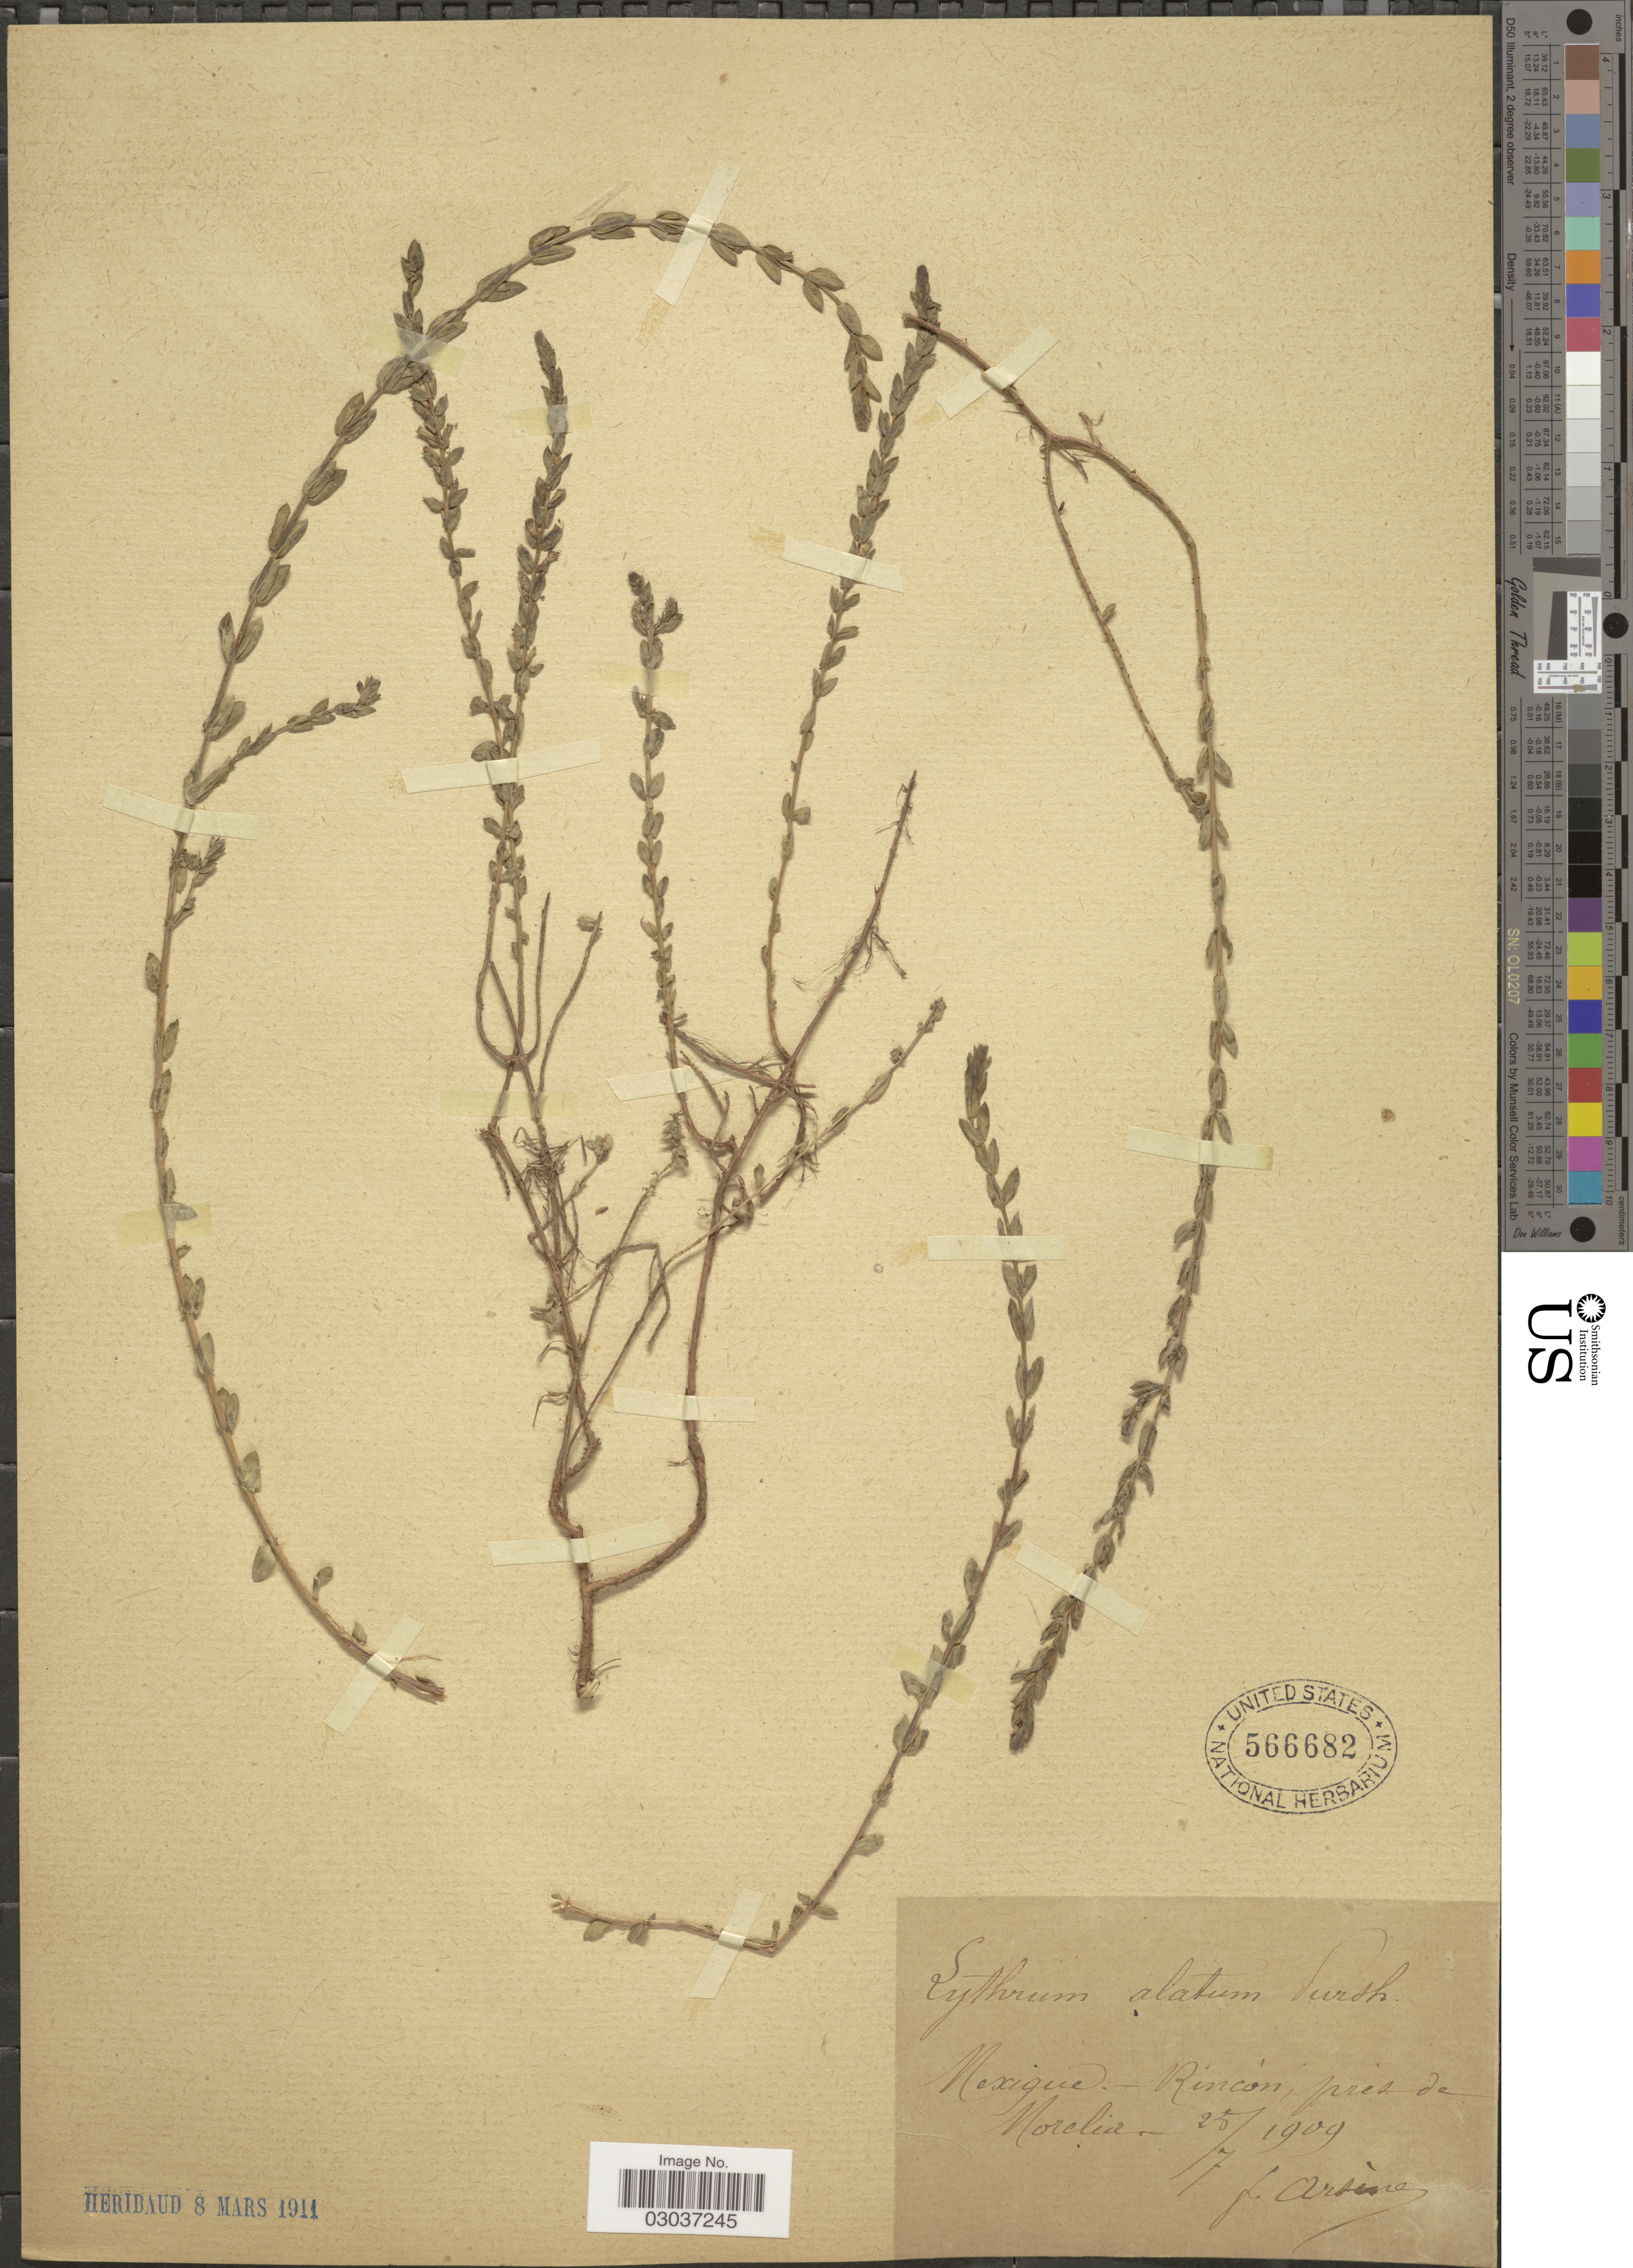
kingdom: Plantae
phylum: Tracheophyta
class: Magnoliopsida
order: Myrtales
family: Lythraceae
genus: Lythrum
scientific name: Lythrum gracile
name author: Benth.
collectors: F. Arsène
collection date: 1909-07-25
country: Mexico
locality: Rincòn, près de Morelia.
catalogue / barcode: US 566682